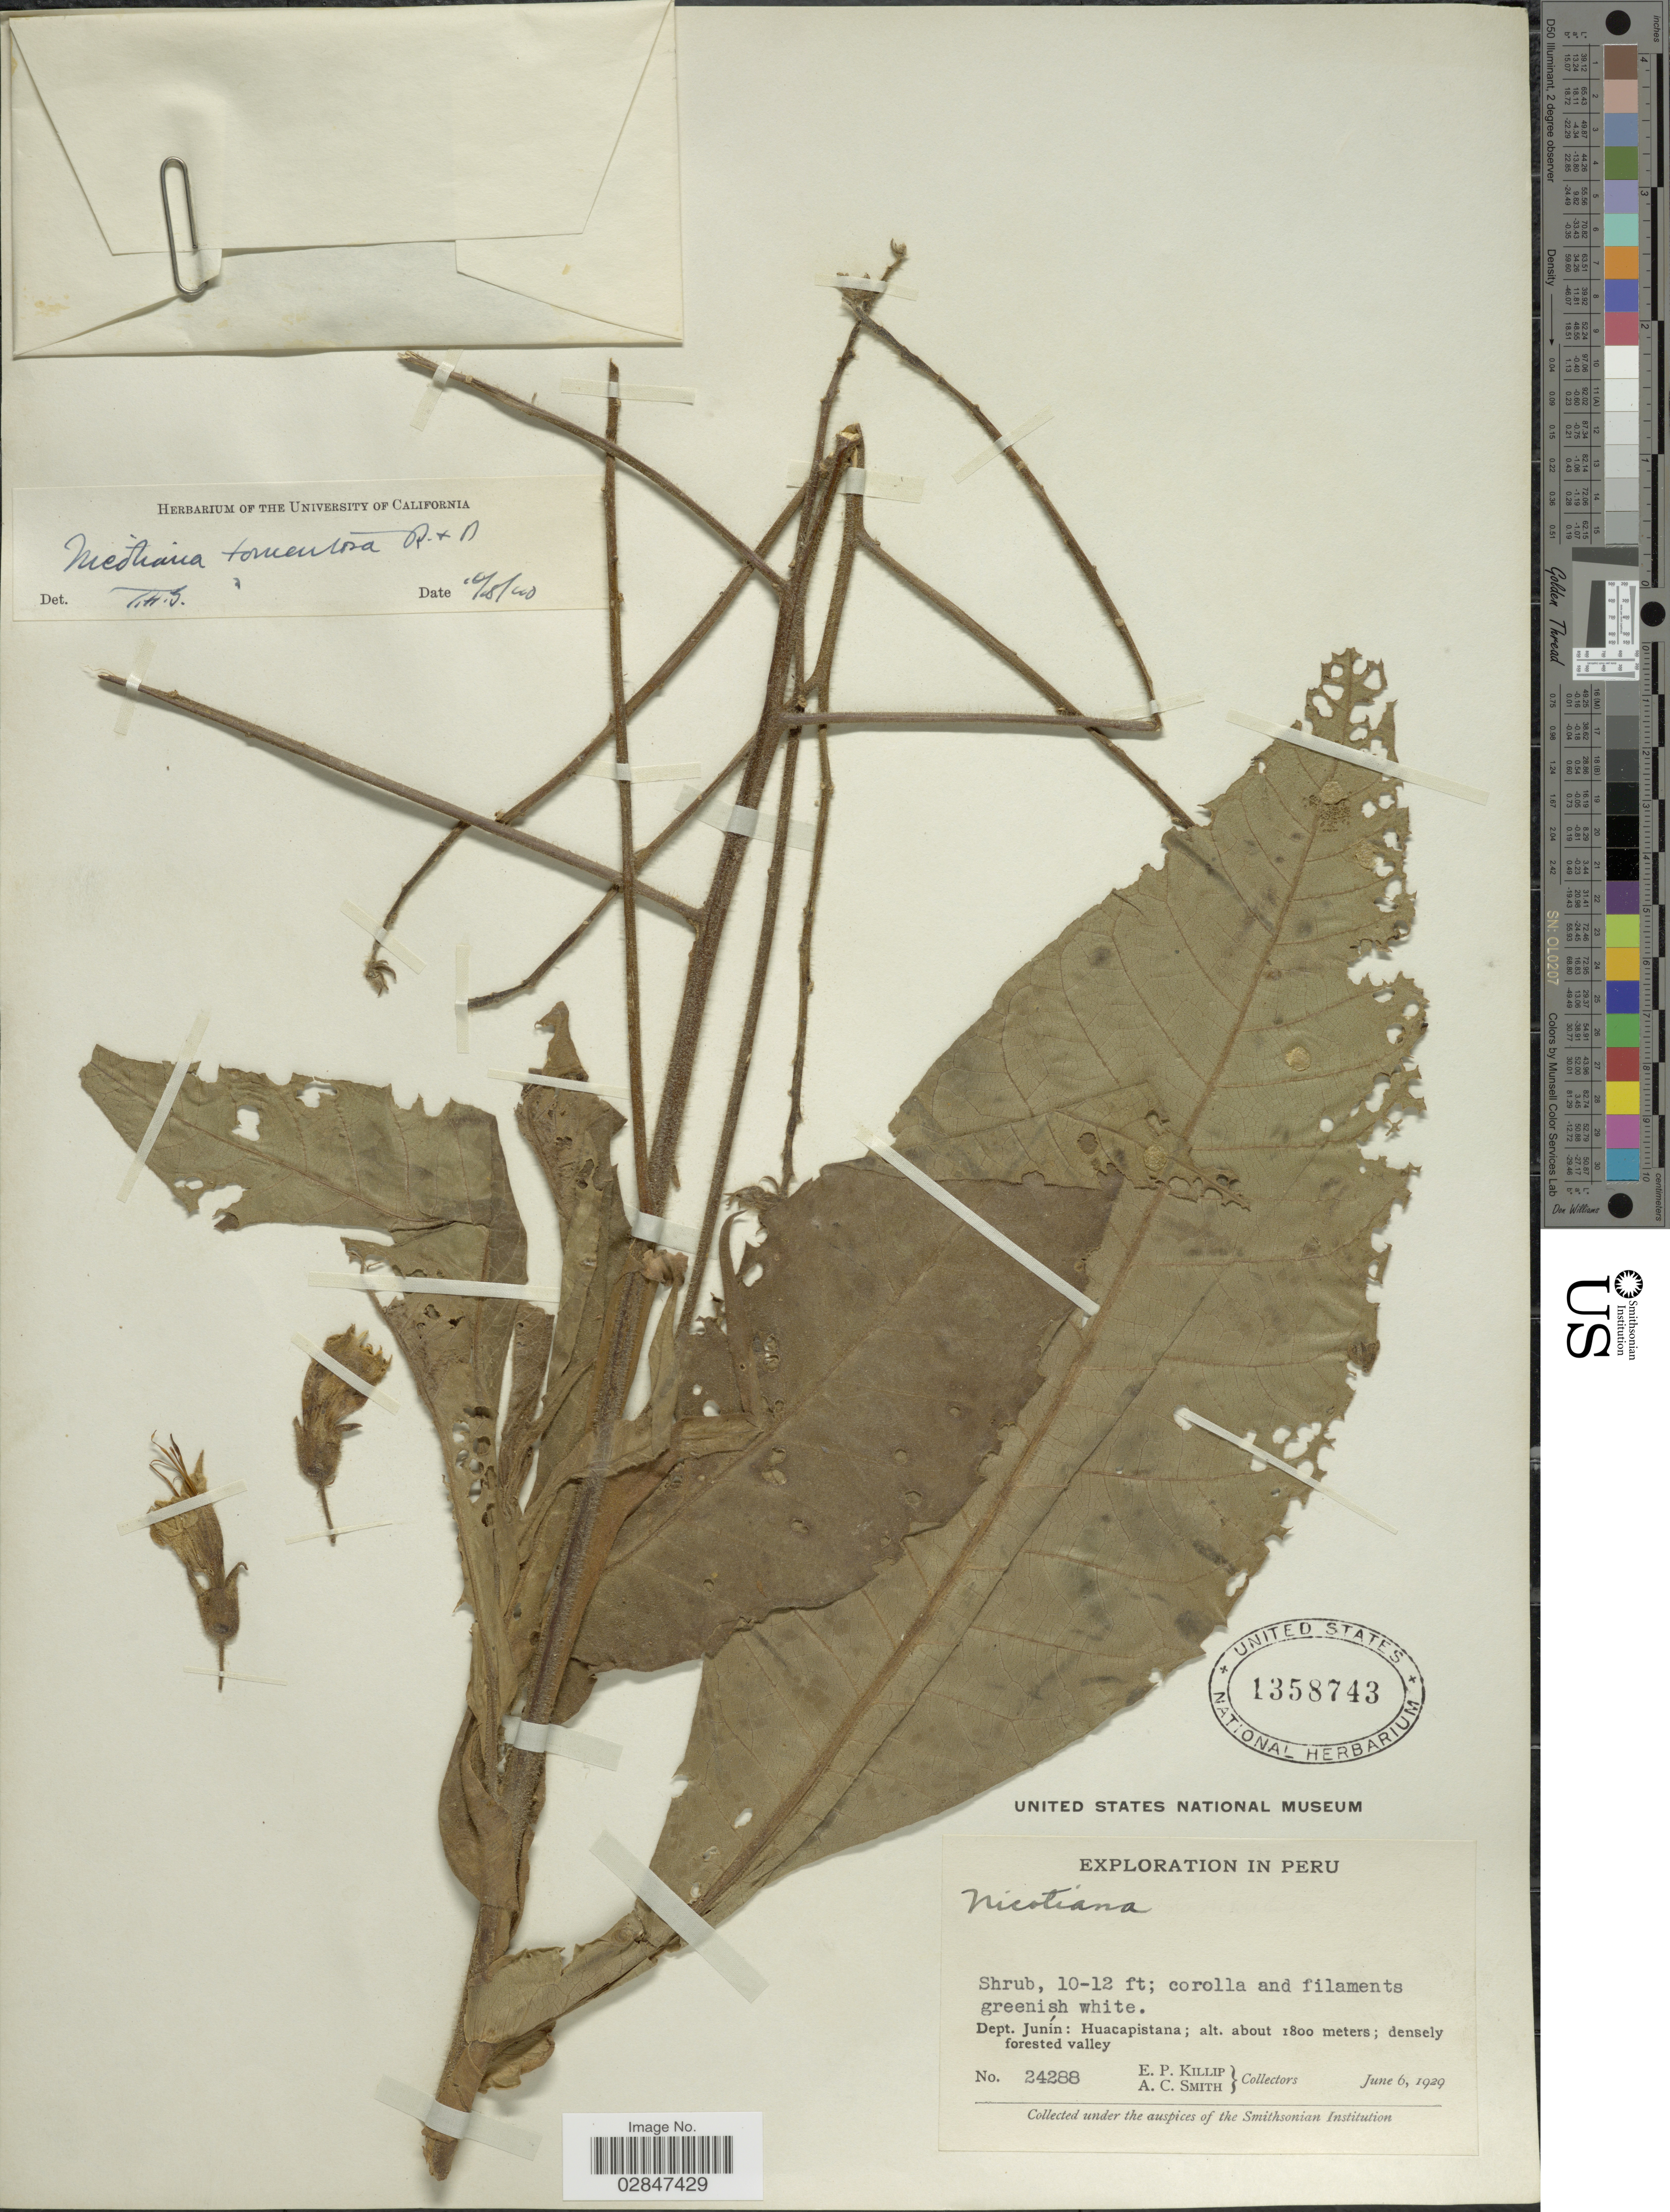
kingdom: Plantae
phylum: Tracheophyta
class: Magnoliopsida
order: Solanales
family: Solanaceae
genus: Nicotiana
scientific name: Nicotiana tomentosa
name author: Ruiz & Pav.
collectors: E. P. Killip & A. C. Smith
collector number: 24288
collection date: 1929-06-06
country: Peru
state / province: Junín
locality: Dept. Junín: Huacapistana.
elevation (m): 1800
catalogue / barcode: US 1358743